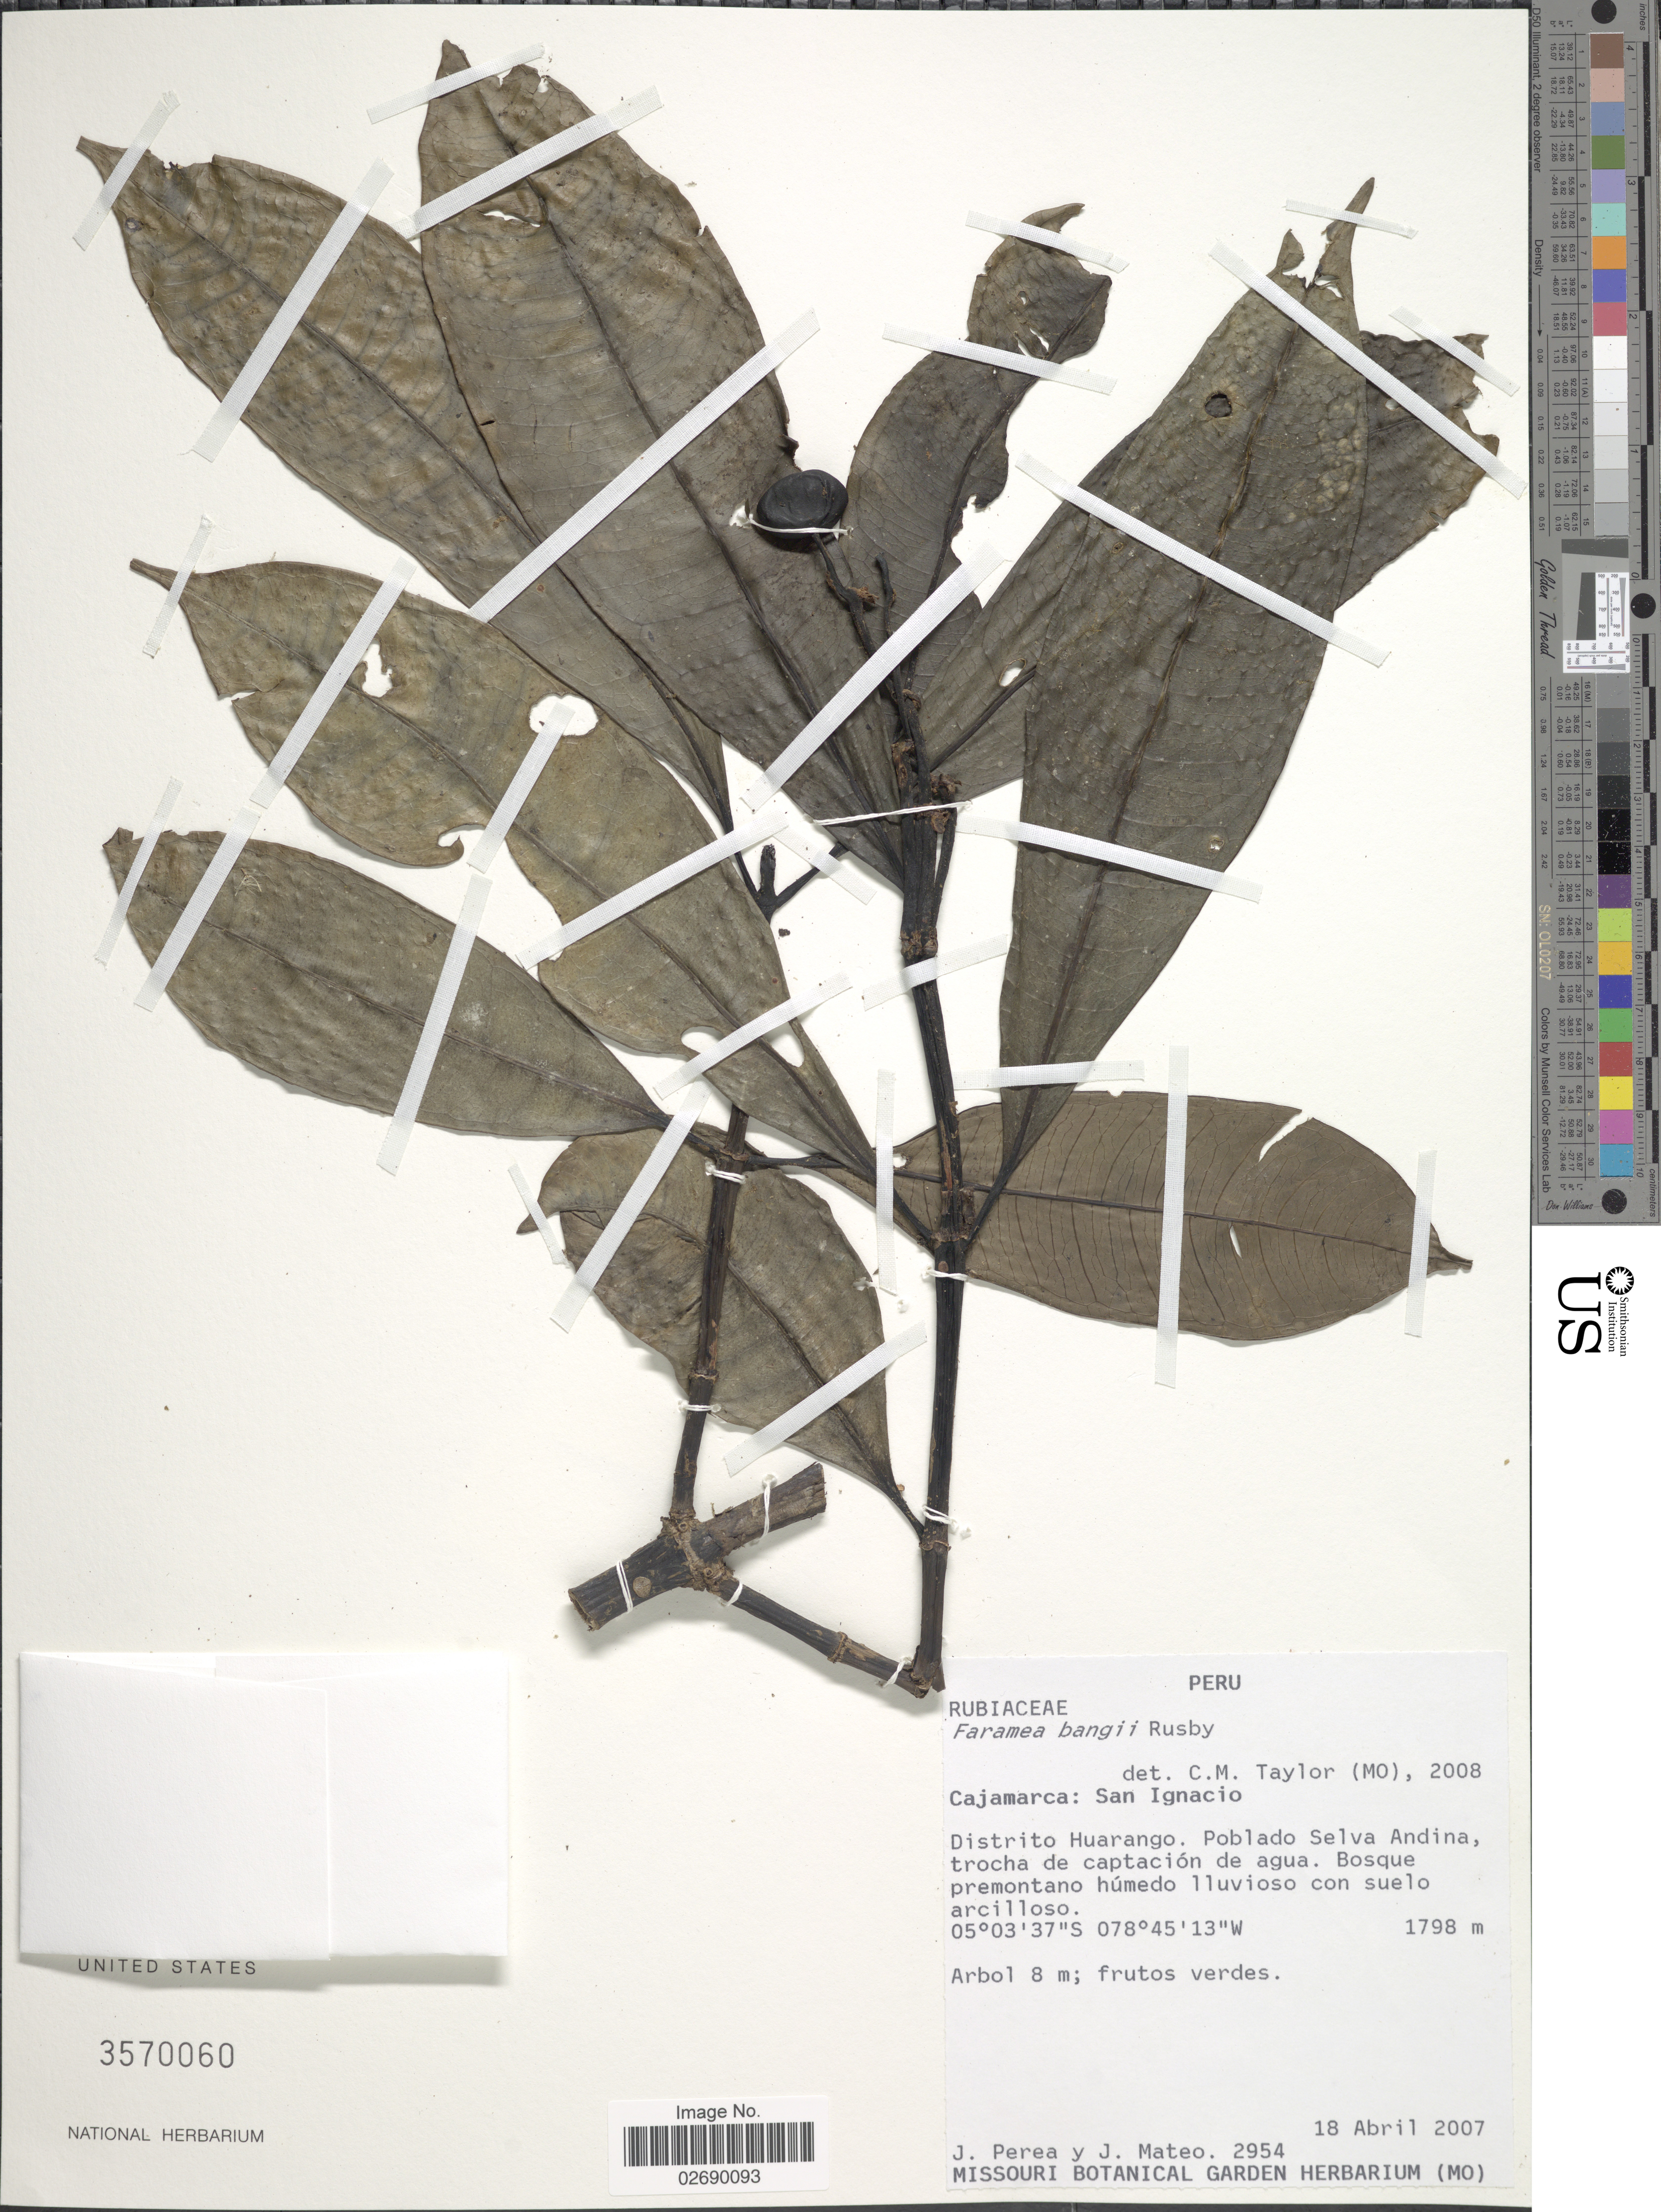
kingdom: Plantae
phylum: Tracheophyta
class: Magnoliopsida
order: Gentianales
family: Rubiaceae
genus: Faramea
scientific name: Faramea bangii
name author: Rusby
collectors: J. Perea & J. Mateo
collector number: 2954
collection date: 2007-04-18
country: Peru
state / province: Cajamarca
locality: San Ignacio. Distrito Huarango, Poblado Selva Andina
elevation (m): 1798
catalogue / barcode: US 3570060